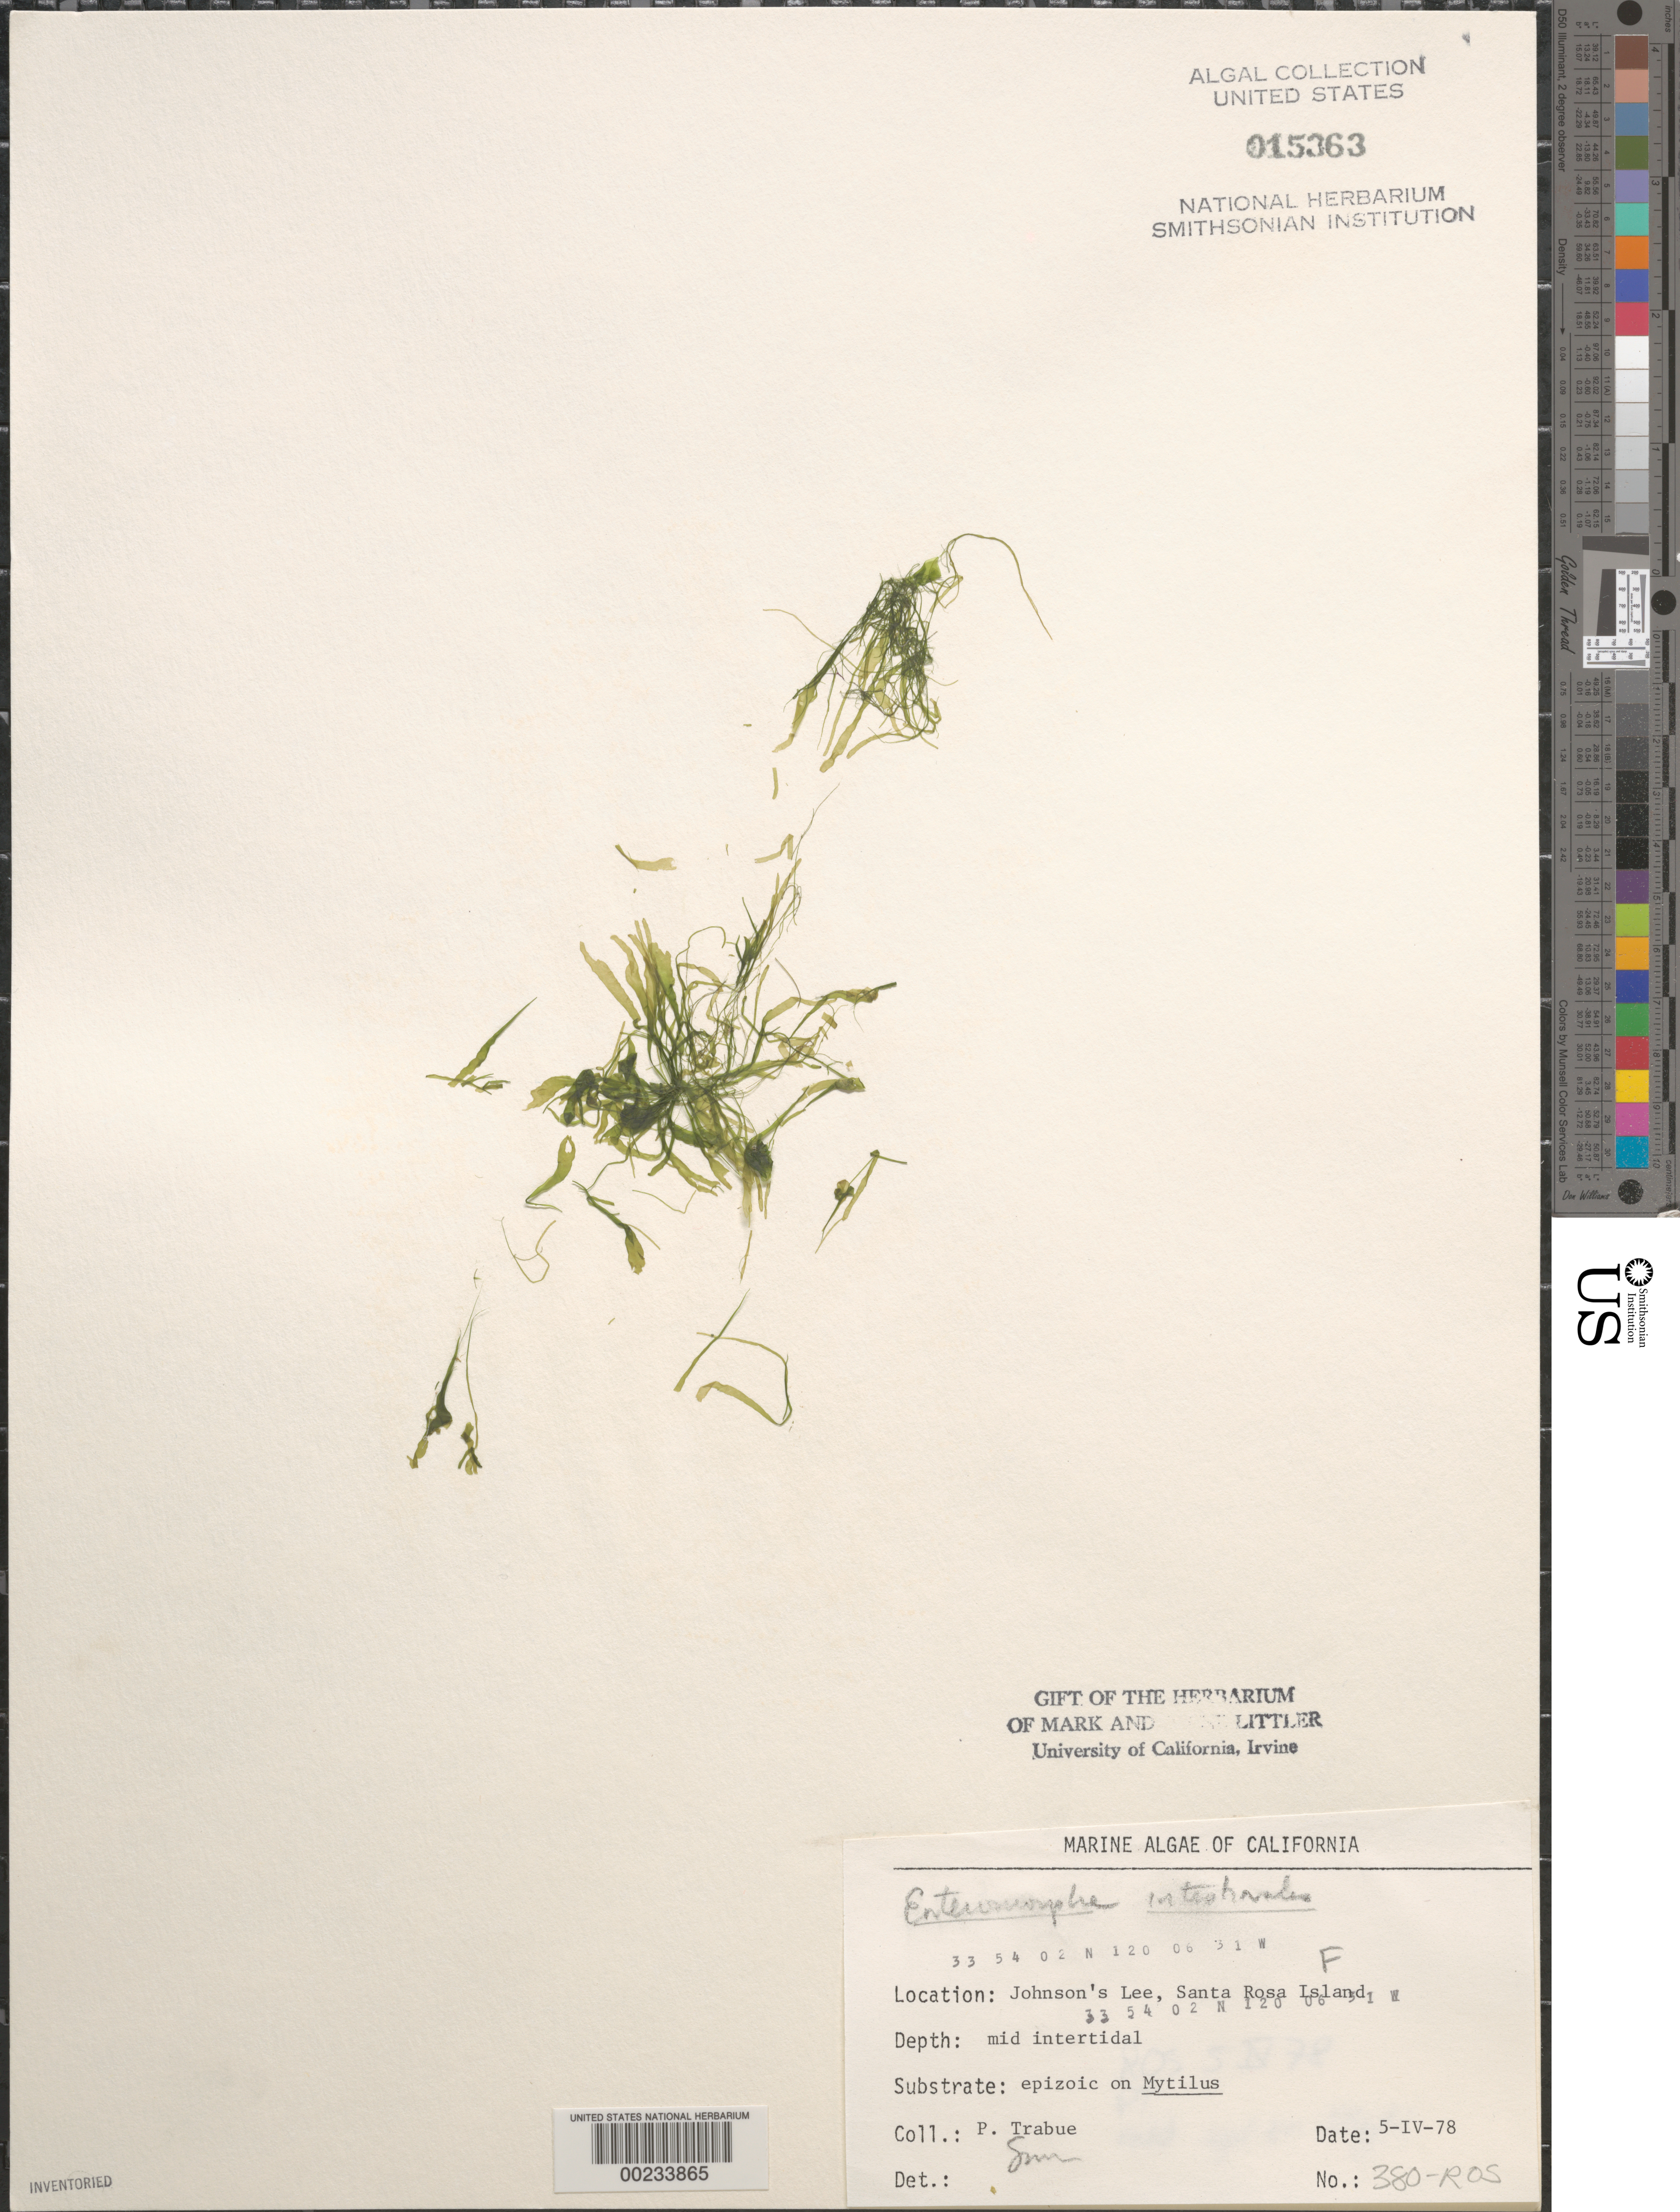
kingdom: Plantae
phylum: Chlorophyta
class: Ulvophyceae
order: Ulvales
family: Ulvaceae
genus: Ulva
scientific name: Ulva intestinalis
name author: L.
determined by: Algae name updating Project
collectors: P. J. Trabue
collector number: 380-ros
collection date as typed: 05 Apr 1978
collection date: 1978-04-05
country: United States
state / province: California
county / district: Santa Barbara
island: Santa Rosa Island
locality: Johnson's Lee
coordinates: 33 54 02 N, 120 06 31 W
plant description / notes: BLM-SOCALBIGHT Rocky Intertidal Survey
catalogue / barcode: US 15363